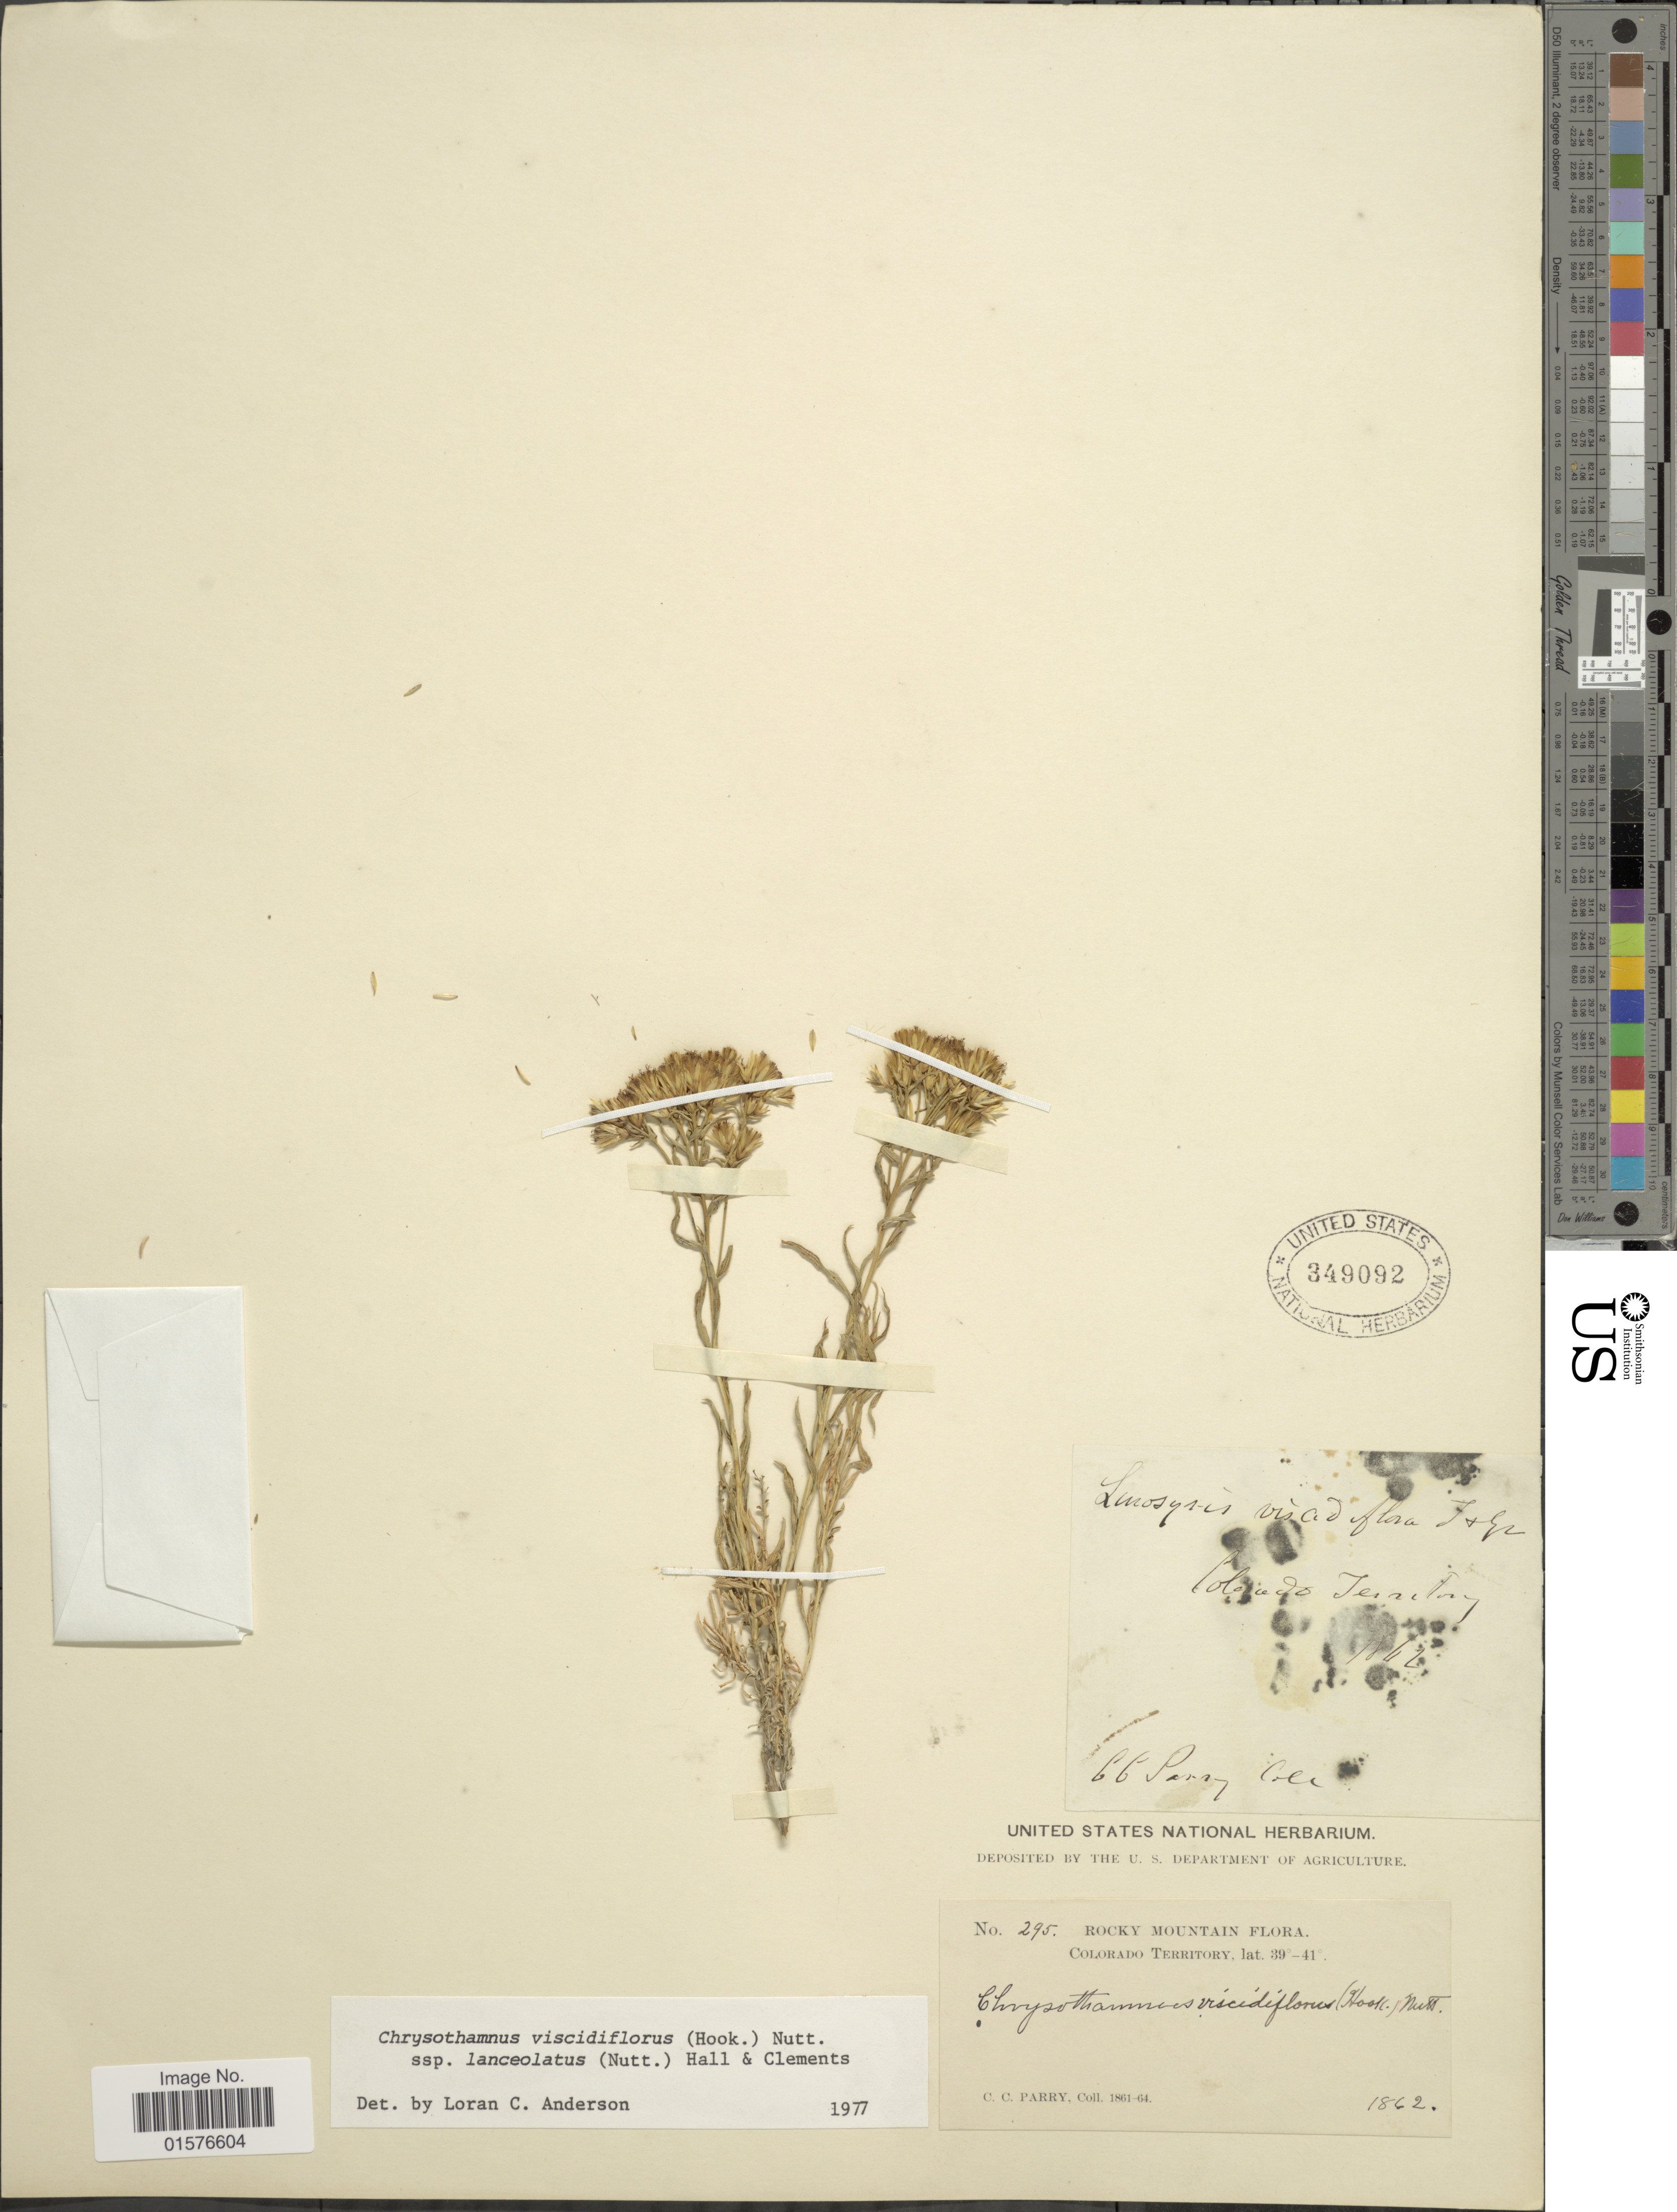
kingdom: Plantae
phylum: Tracheophyta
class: Magnoliopsida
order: Asterales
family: Asteraceae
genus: Chrysothamnus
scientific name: Chrysothamnus viscidiflorus subsp. lanceolatus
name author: (Nutt.) H.M. Hall & Clem.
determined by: Urbatsch, Lowell E., Curator (LSU), Louisiana State University (UNITED STATES)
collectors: C. C. Parry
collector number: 295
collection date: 1862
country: United States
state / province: Colorado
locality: Rocky Mountain, Colorado Territory.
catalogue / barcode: US 349092